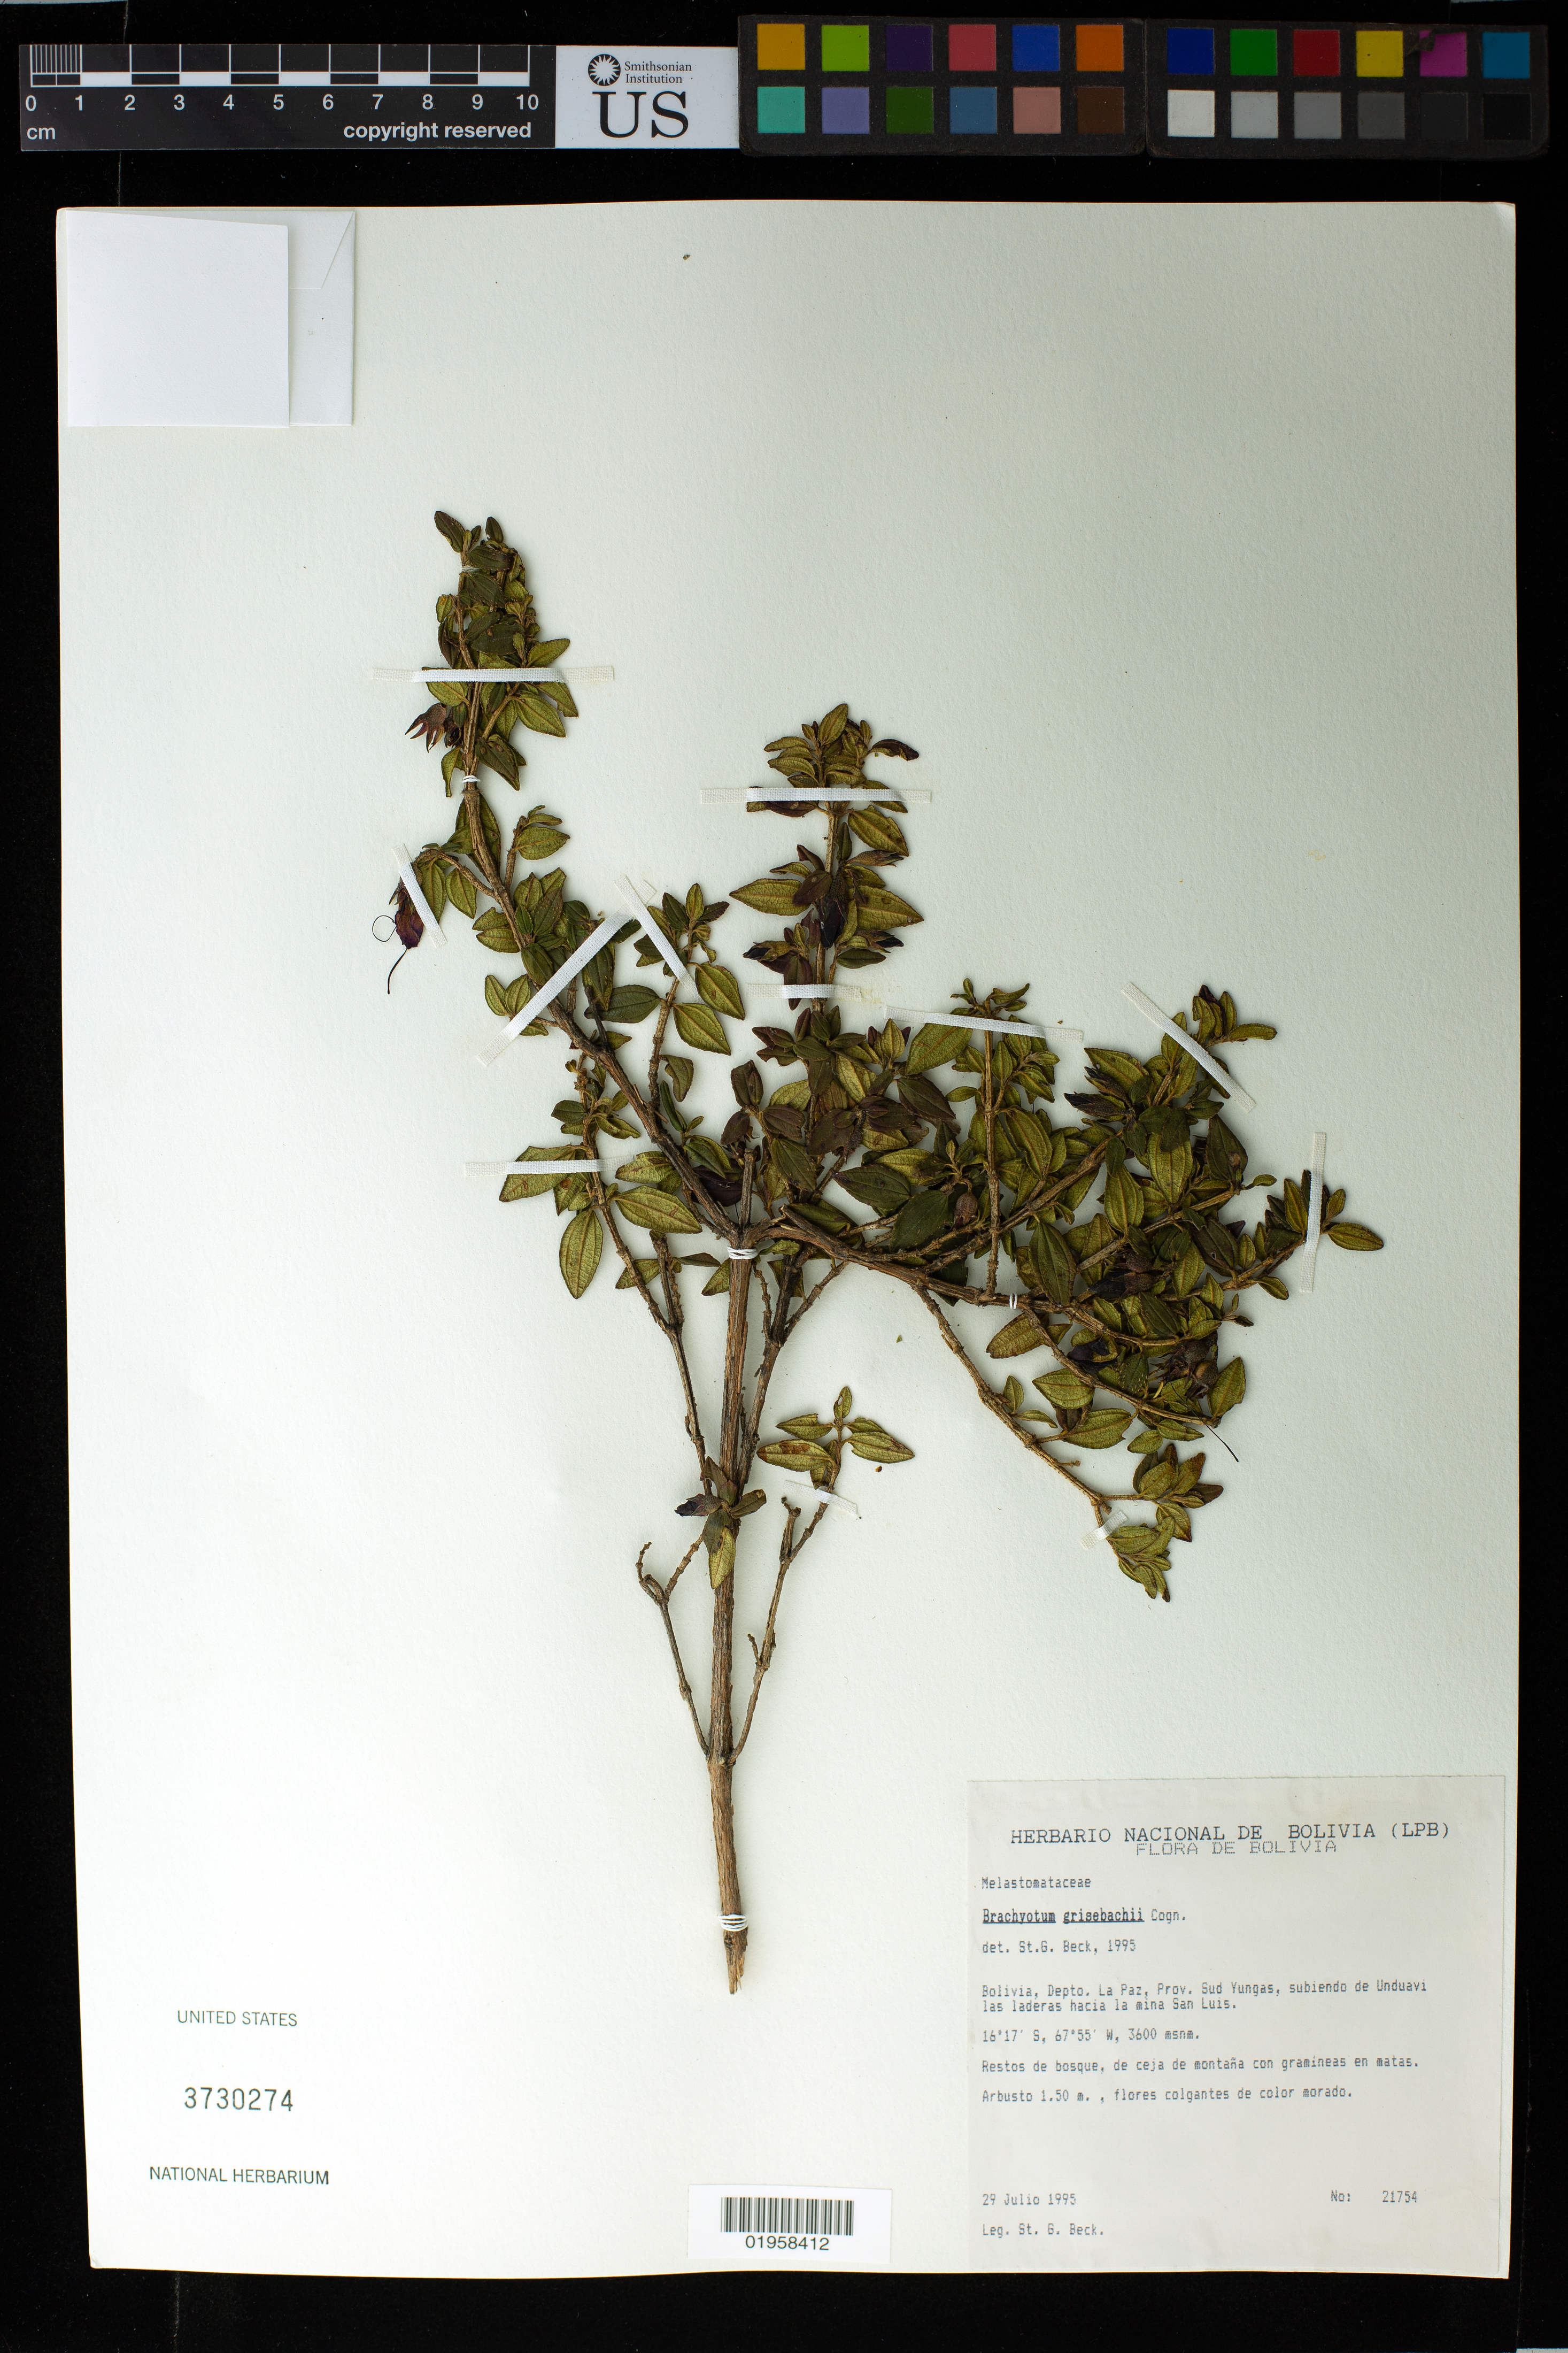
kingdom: Plantae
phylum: Tracheophyta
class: Magnoliopsida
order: Myrtales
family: Melastomataceae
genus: Brachyotum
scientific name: Brachyotum grisebachii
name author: Cogn.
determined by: Beck, S. G.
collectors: S. G. Beck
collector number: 21754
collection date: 1995-07-29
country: Bolivia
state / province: La Paz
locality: Prov. Sud Yungas, subiendo de Unduavi, las laderas hacia la mina San Luis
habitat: Restos de bosque, de ceja de montaña con gramineas en matas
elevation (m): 3600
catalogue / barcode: US 3730274